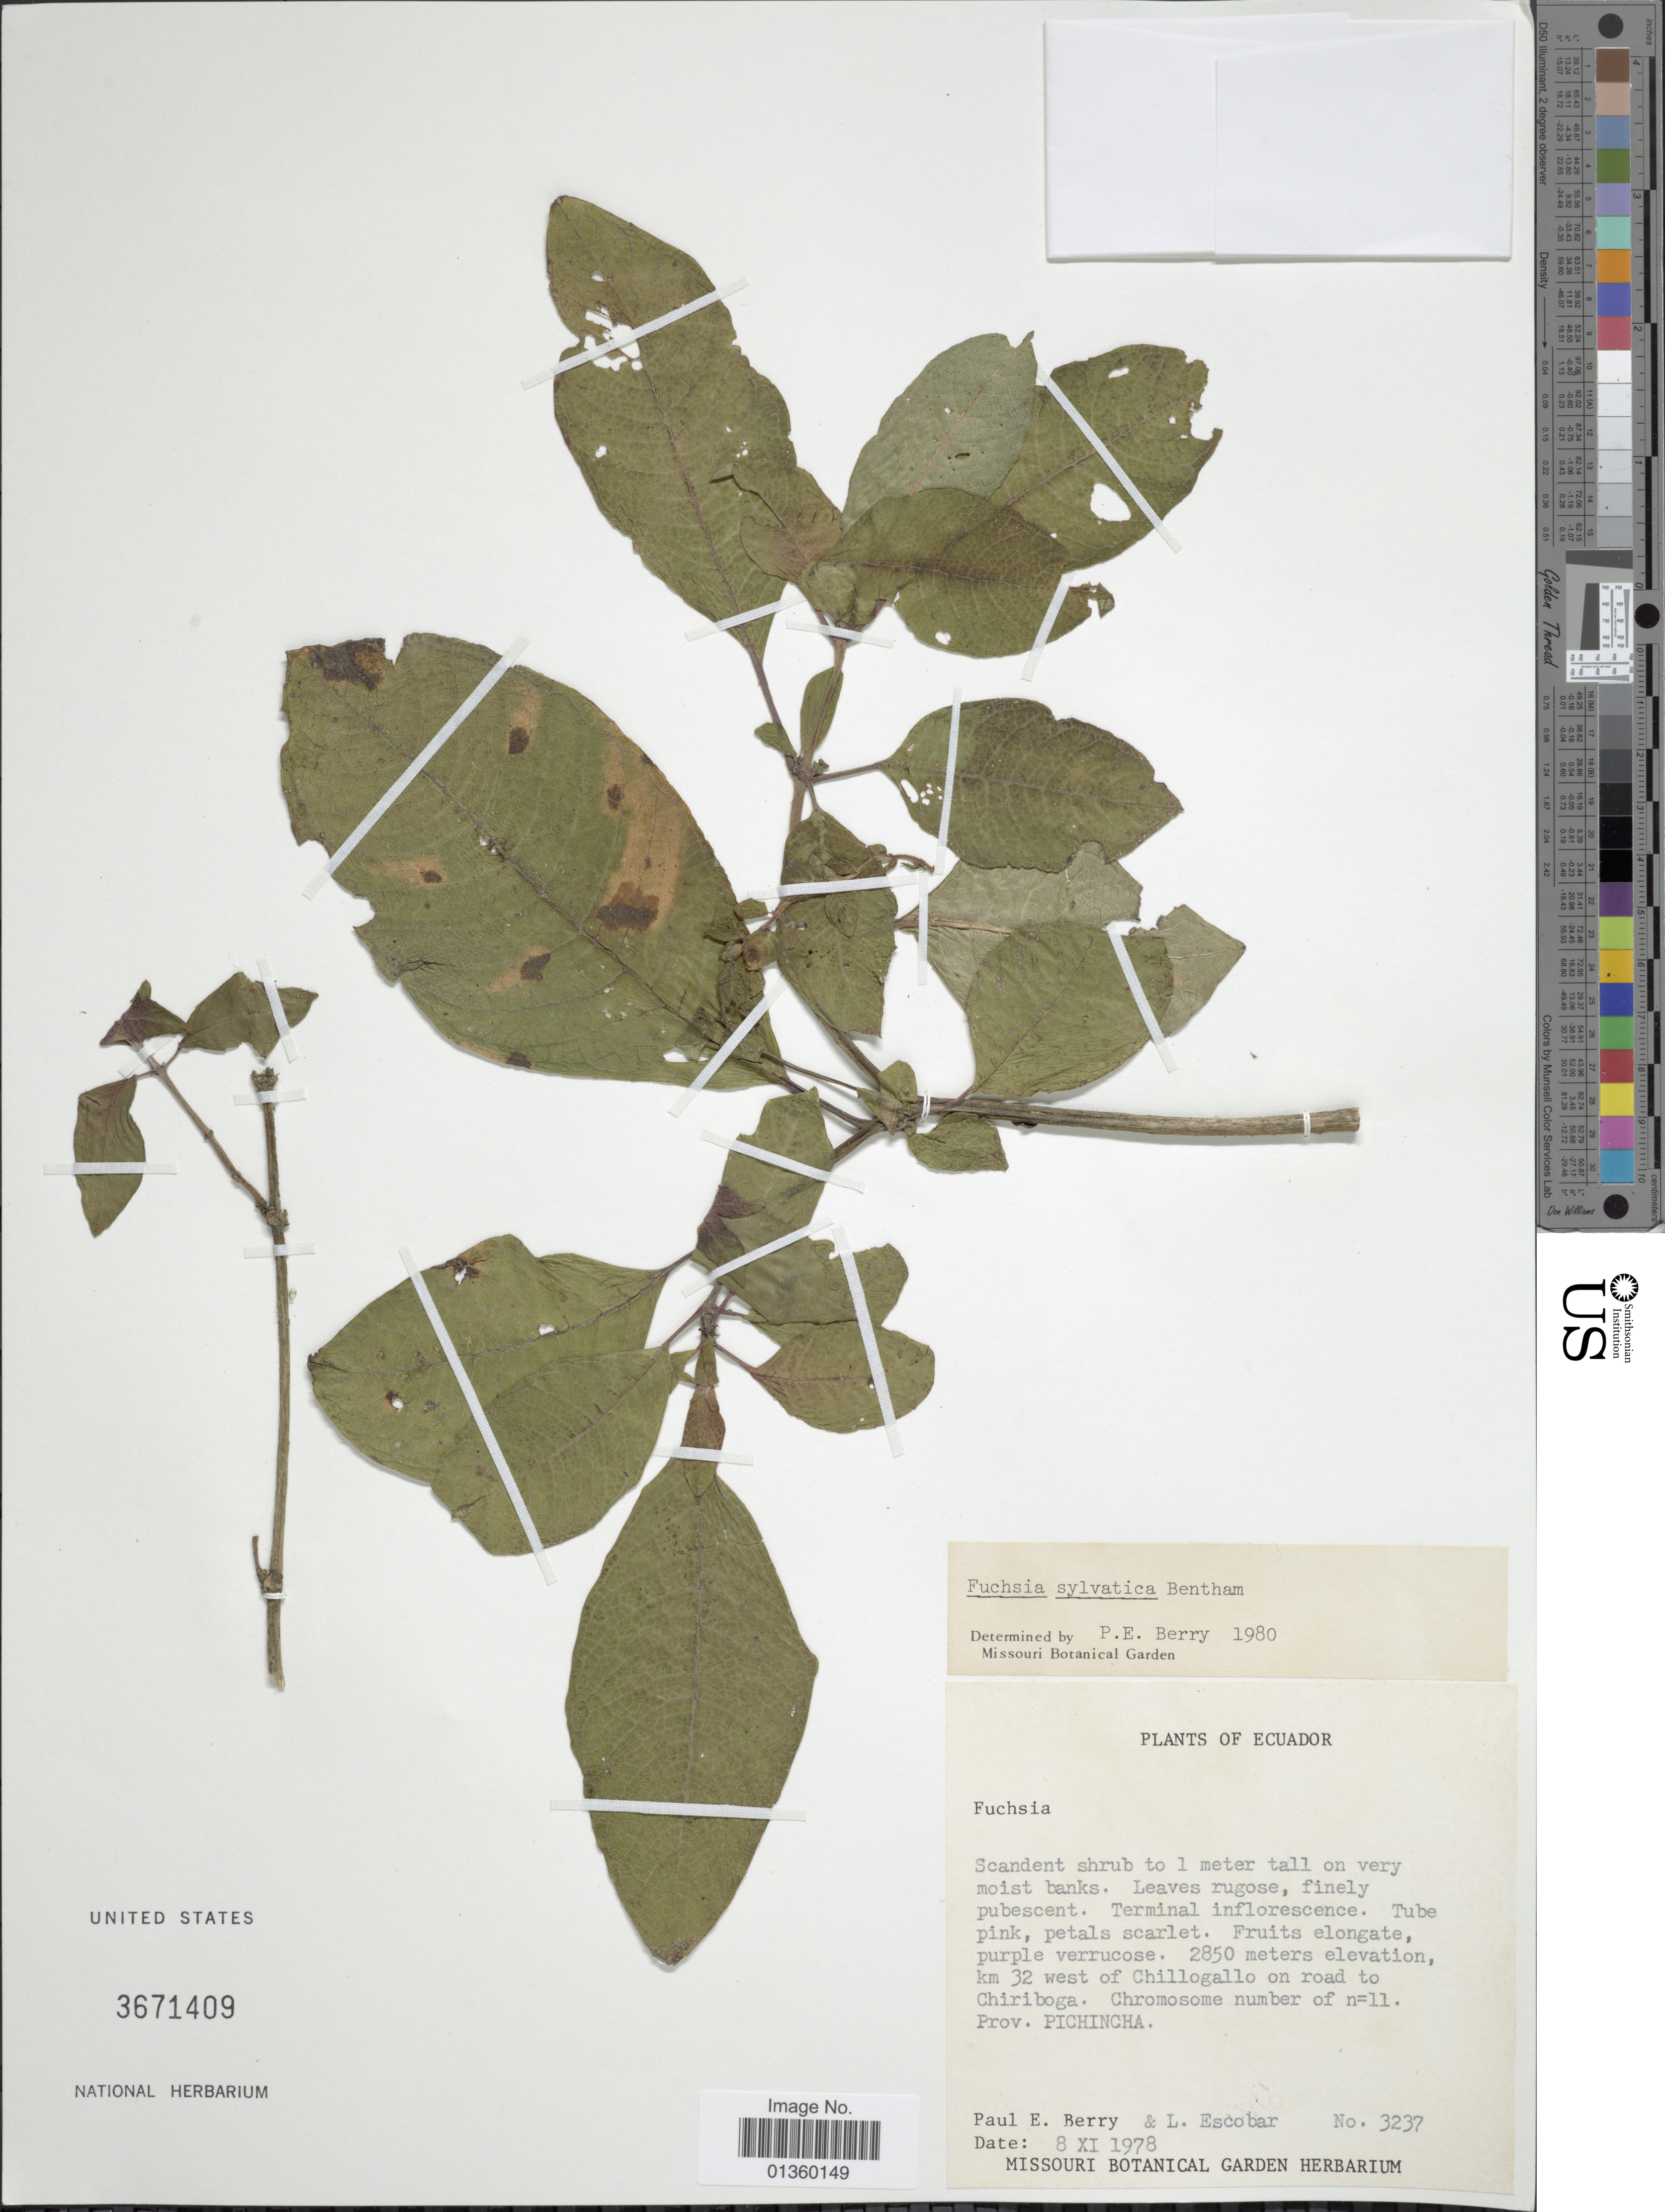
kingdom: Plantae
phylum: Tracheophyta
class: Magnoliopsida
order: Myrtales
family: Onagraceae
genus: Fuchsia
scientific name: Fuchsia sylvatica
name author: Benth.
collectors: P. E. Berry & L. Escobar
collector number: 3237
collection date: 1978-11-08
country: Ecuador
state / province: Pichincha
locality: Km 32 west of Chillogallo on road to Chiriboga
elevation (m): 2850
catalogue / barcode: US 3671409